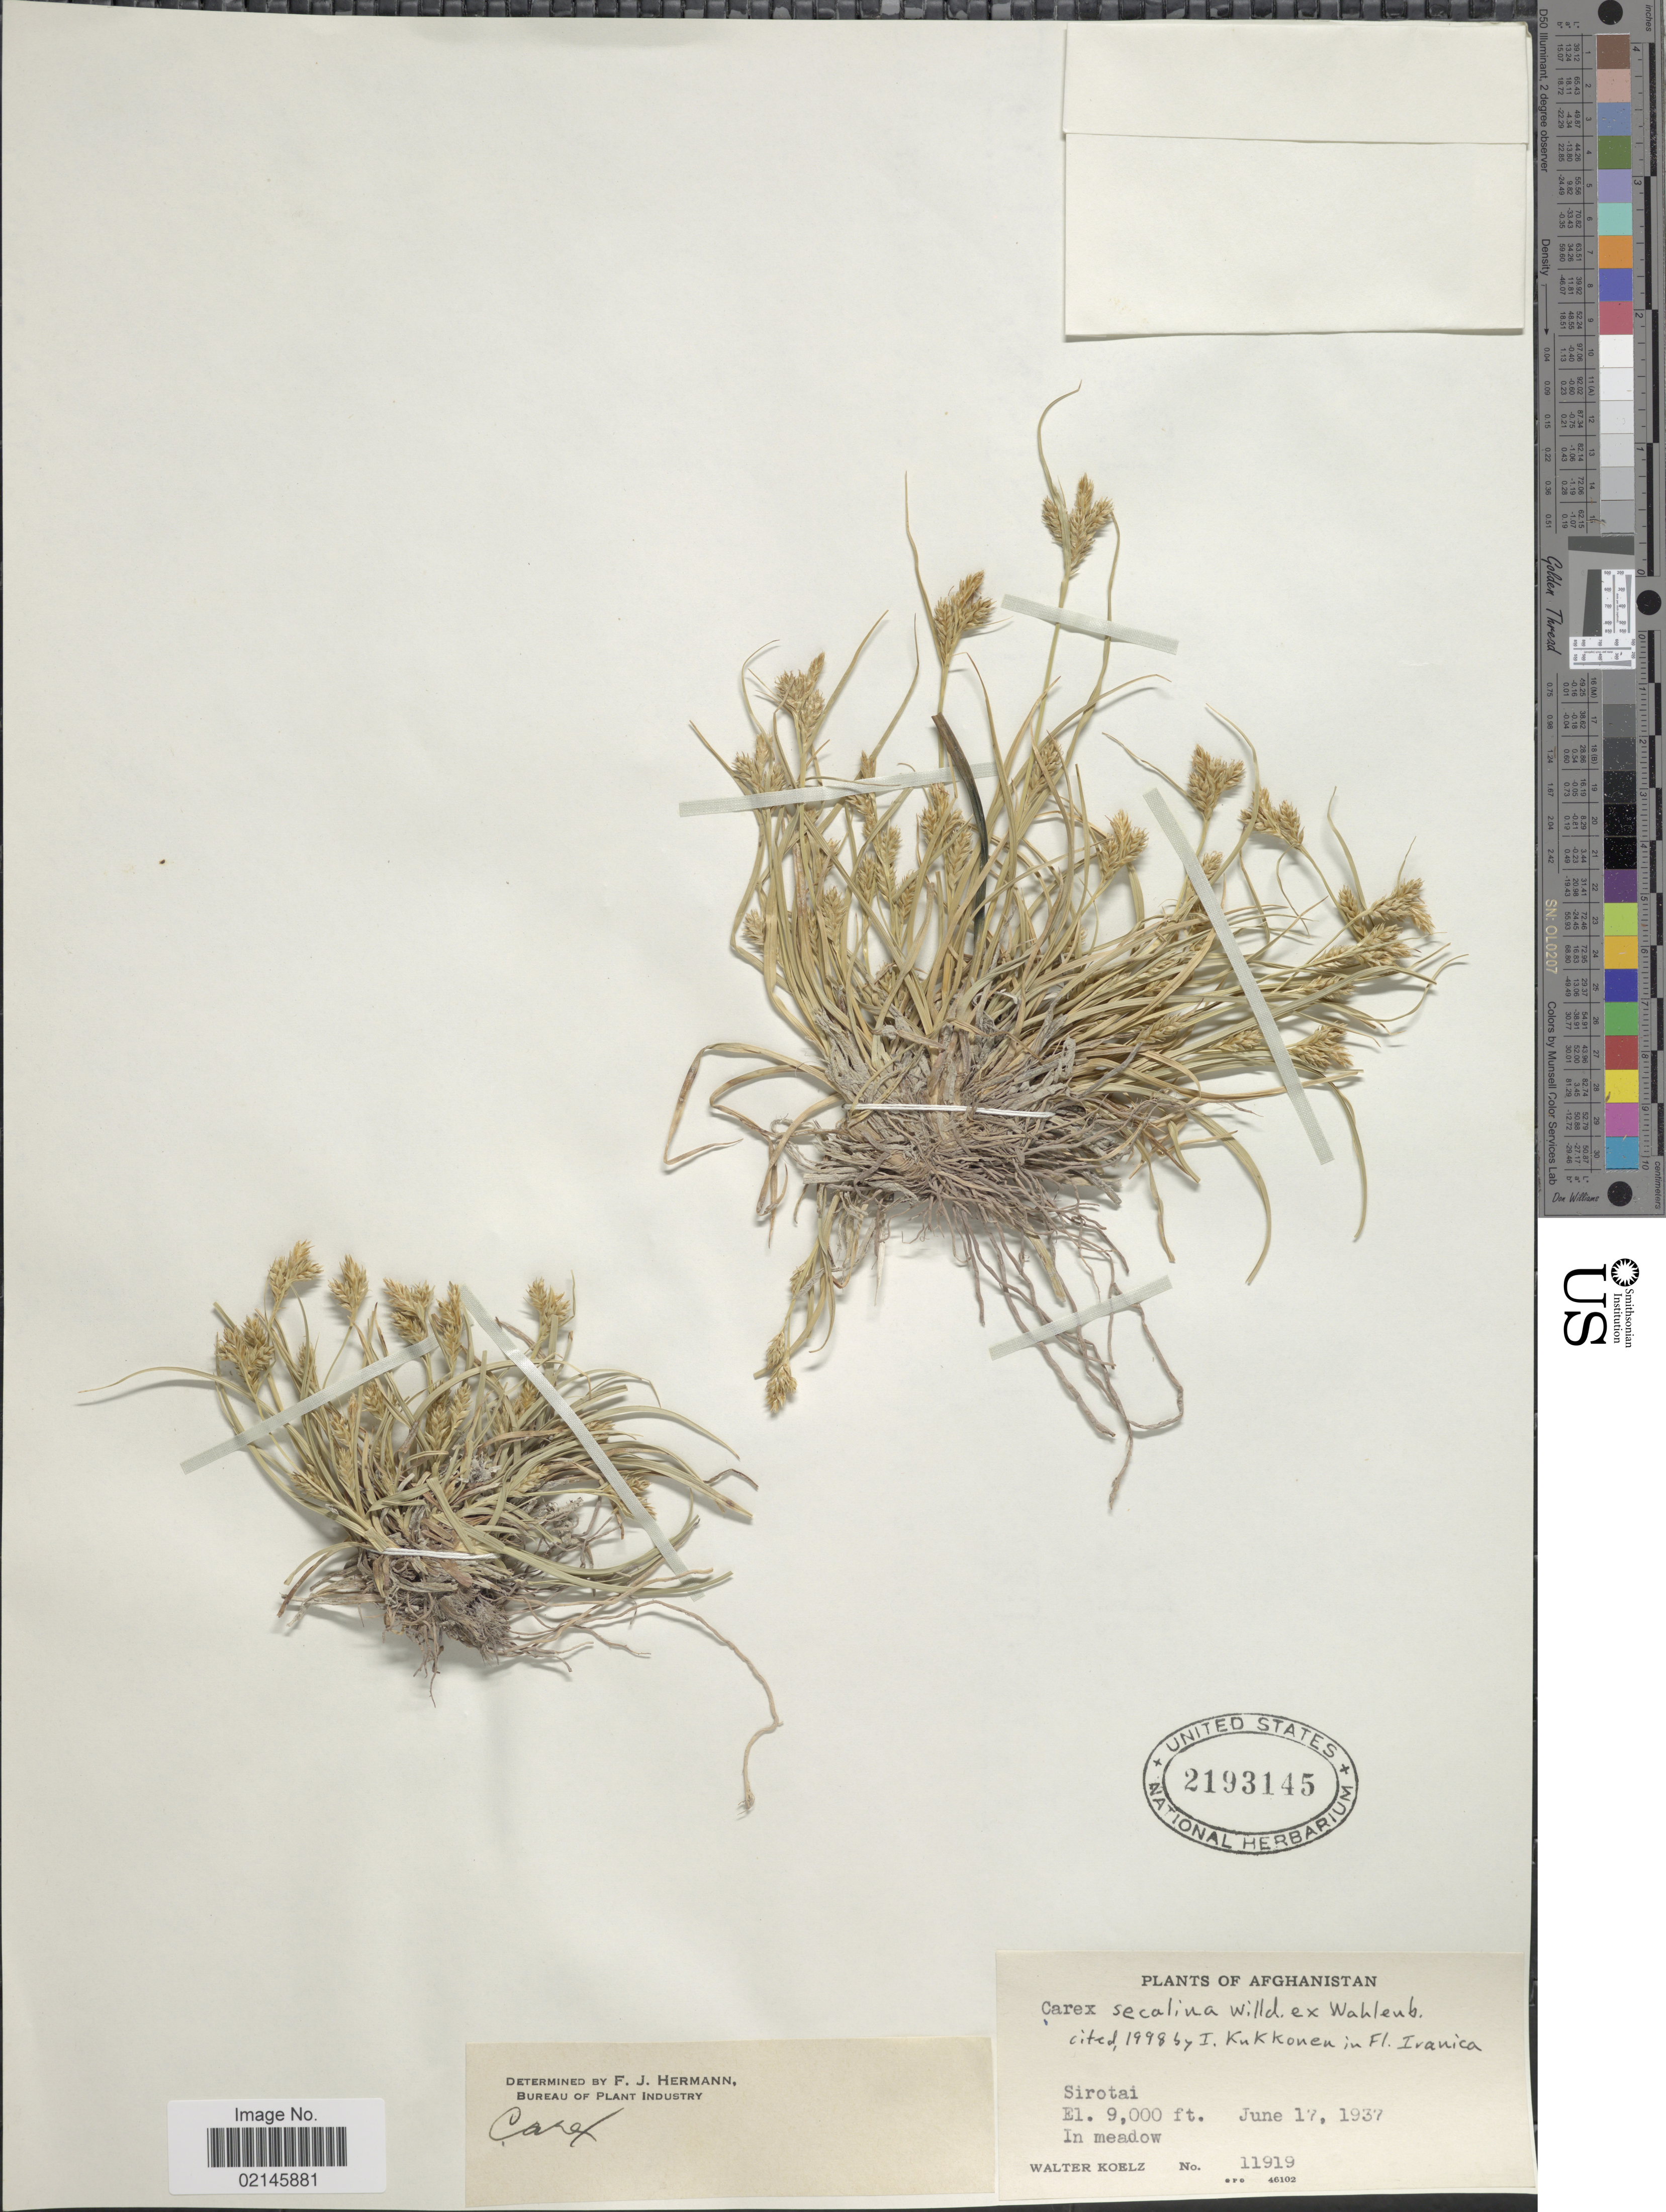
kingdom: Plantae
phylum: Tracheophyta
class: Liliopsida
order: Poales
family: Cyperaceae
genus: Carex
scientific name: Carex secalina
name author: Willd. ex Wahlenb.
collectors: W. N. Koelz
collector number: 11919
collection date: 1937-06-17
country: Afghanistan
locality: Sirotai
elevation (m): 2743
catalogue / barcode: US 2193145